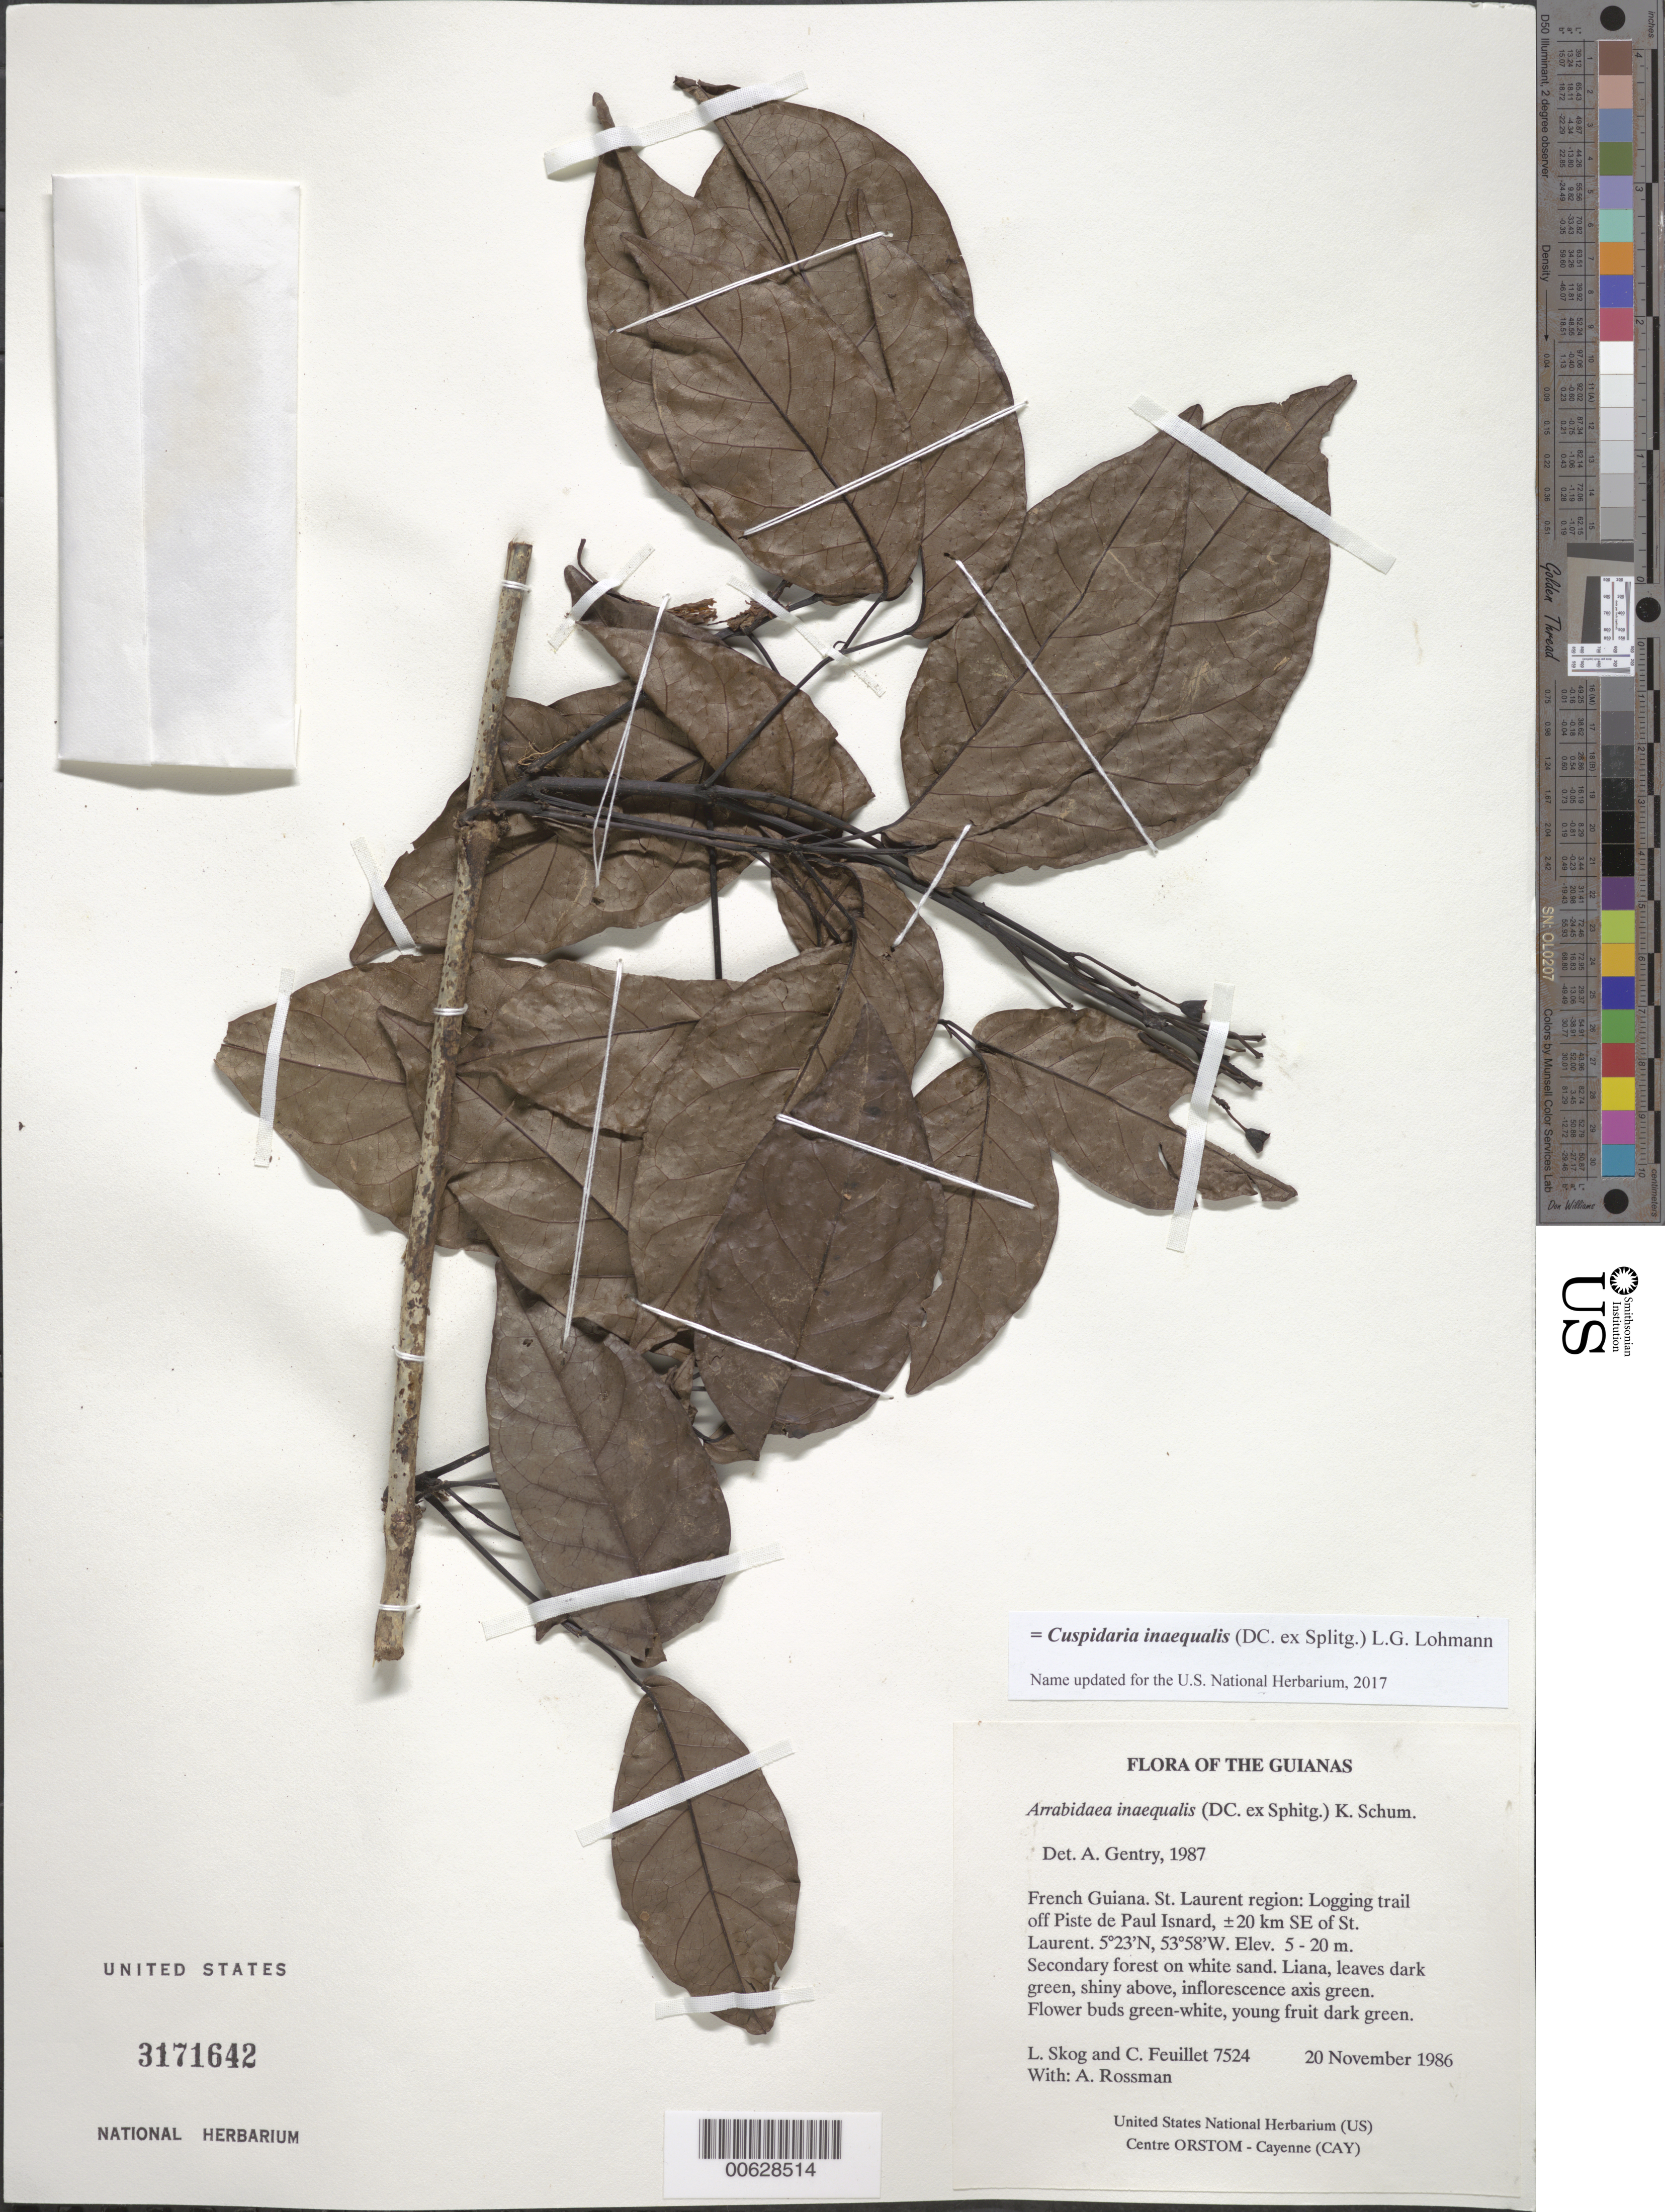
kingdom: Plantae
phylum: Tracheophyta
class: Magnoliopsida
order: Lamiales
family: Bignoniaceae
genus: Cuspidaria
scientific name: Cuspidaria inaequalis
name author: (Splitg.) L.G. Lohmann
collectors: L. E. Skog, C. Feuillet & A. Rossman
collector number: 7524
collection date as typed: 20 November 1986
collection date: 1986-11-20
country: French Guiana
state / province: Saint-Laurent-du-Maroni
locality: Logging trail off Piste de Paul Isnard, ±20 km SE of St. Laurent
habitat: Secondary forest on white sand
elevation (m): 5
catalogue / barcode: US 3171642